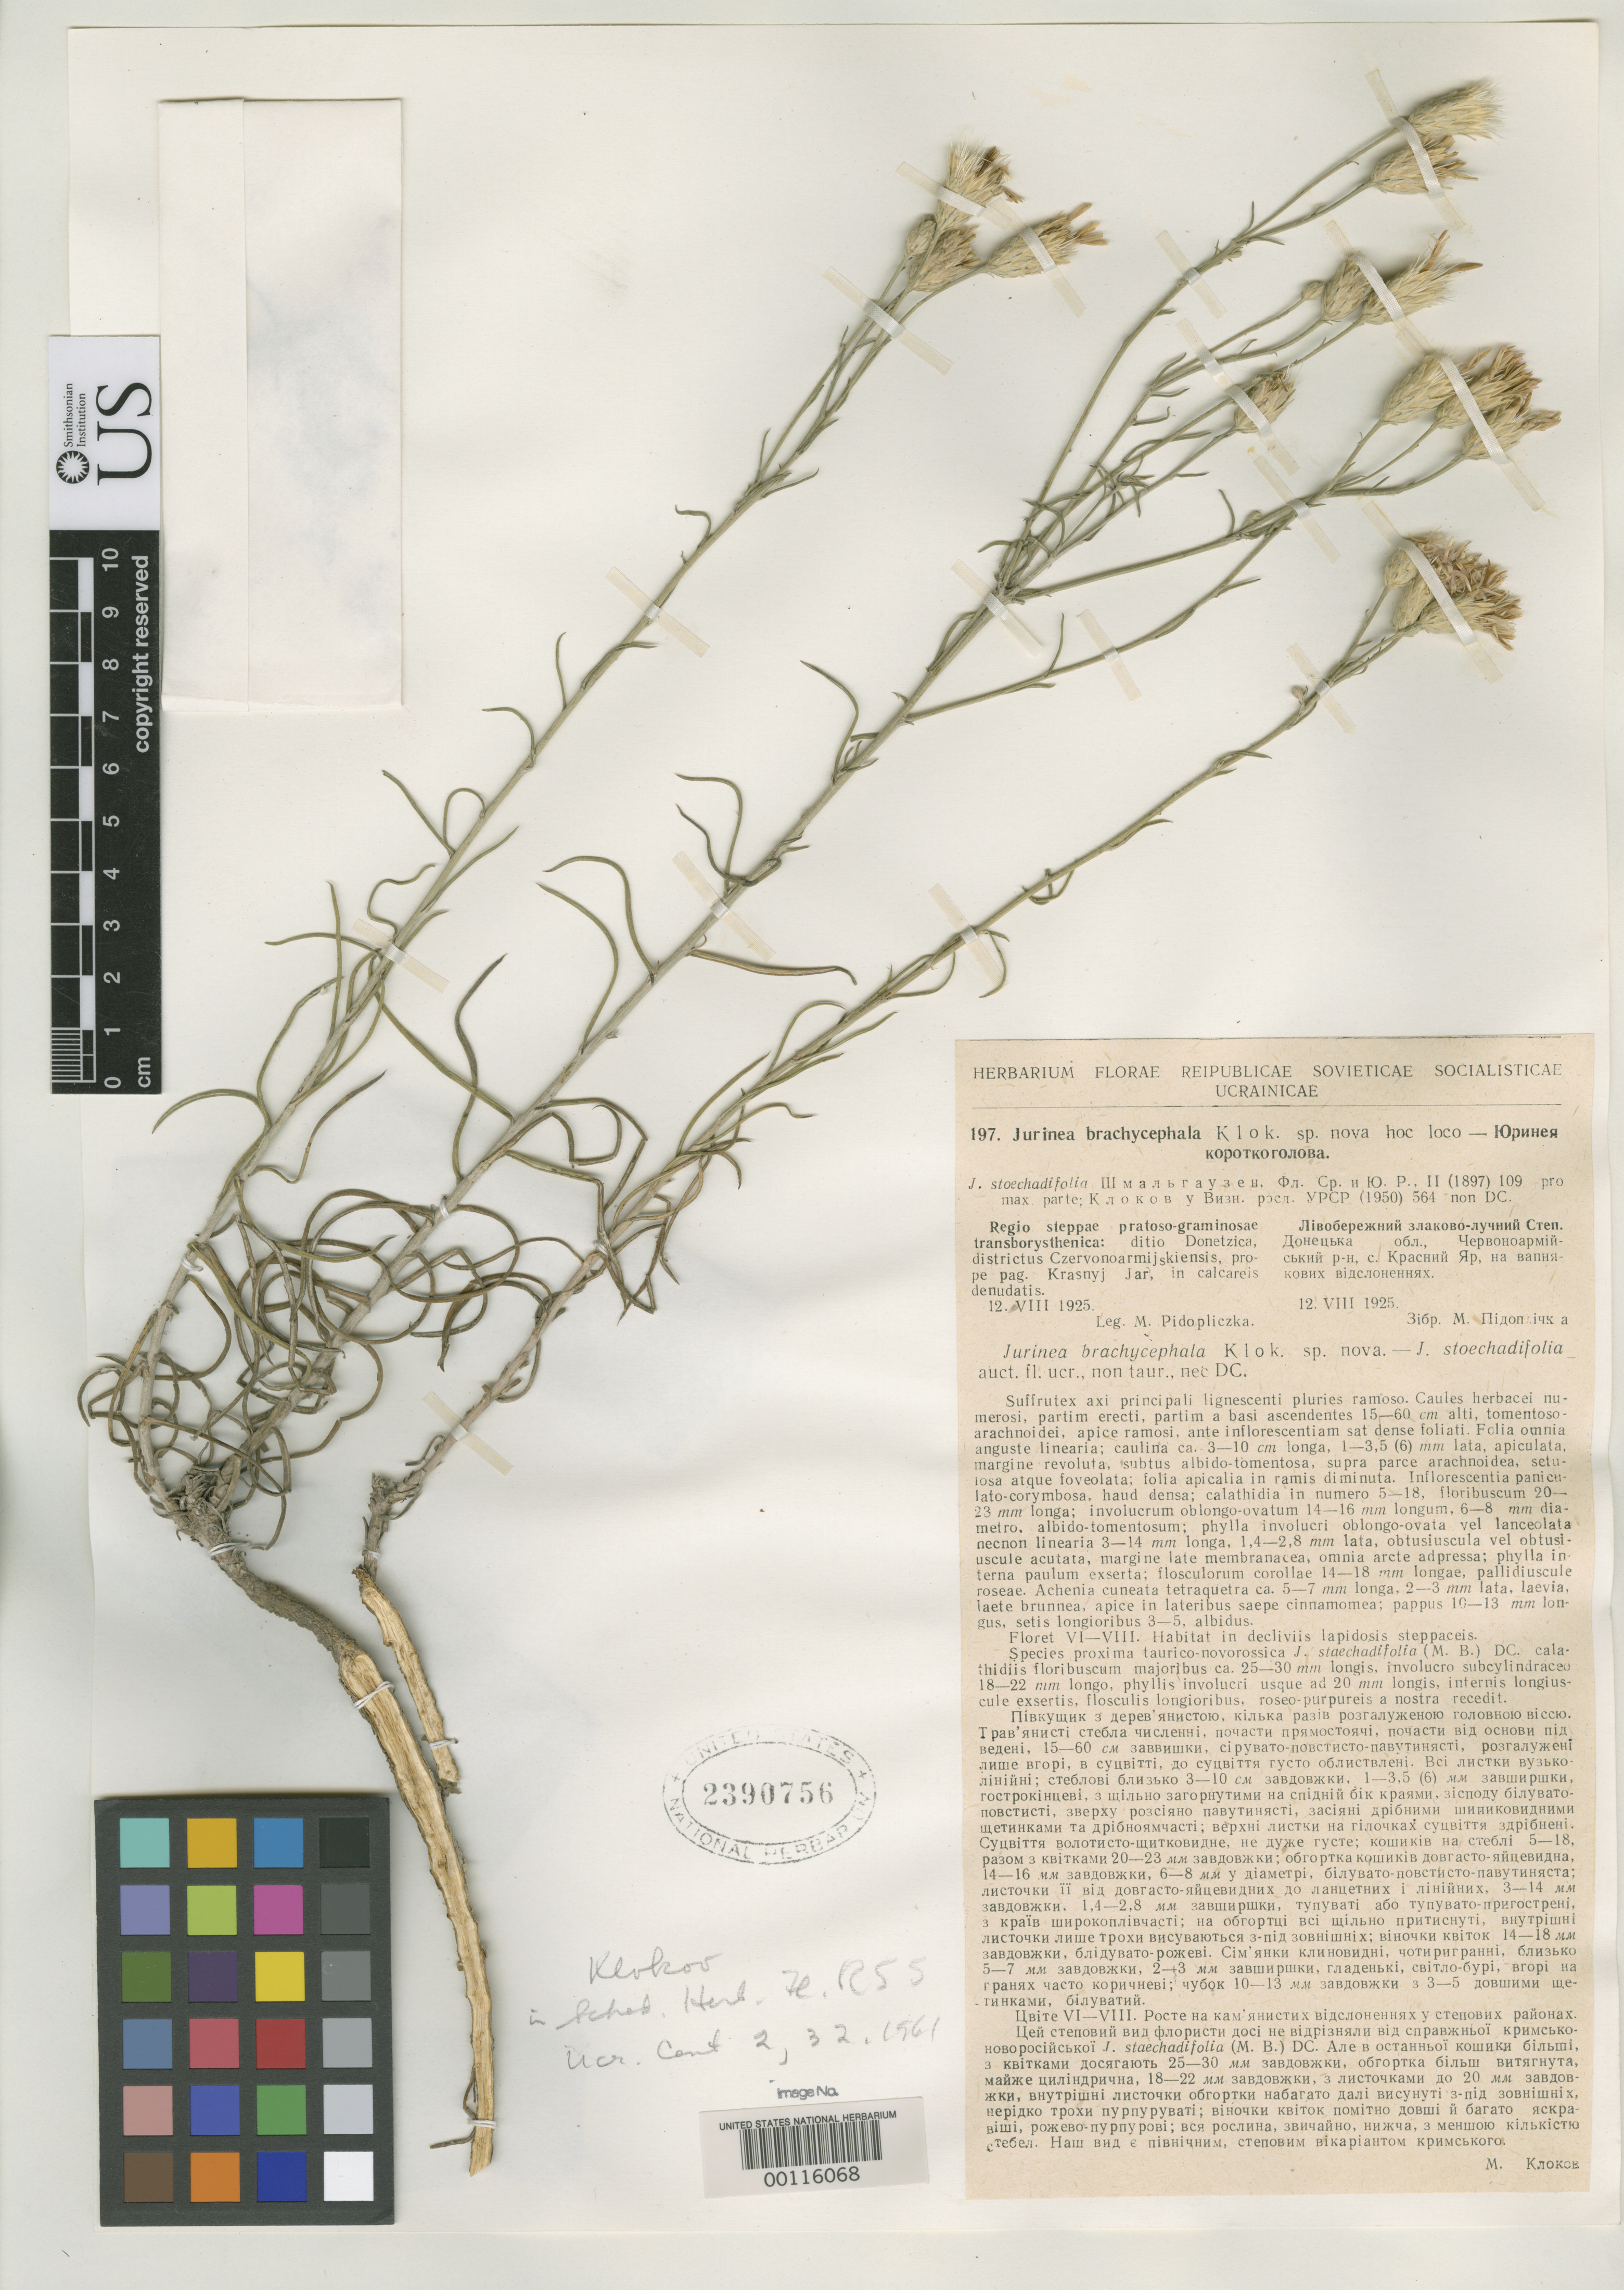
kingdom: Plantae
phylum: Tracheophyta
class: Magnoliopsida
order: Asterales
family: Asteraceae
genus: Jurinea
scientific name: Jurinea brachycephala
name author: Klokov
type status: Isotype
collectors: M. Pidopliczka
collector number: Herb. Fl. RSS. UCR. 197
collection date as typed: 12 Aug 1925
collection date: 1925-08-12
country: Ukraine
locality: Chervonoarmiyskiy Raion; Krasniy Yar. (Ukrainian SSR, Donetska Oblast)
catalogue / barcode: US 2390756